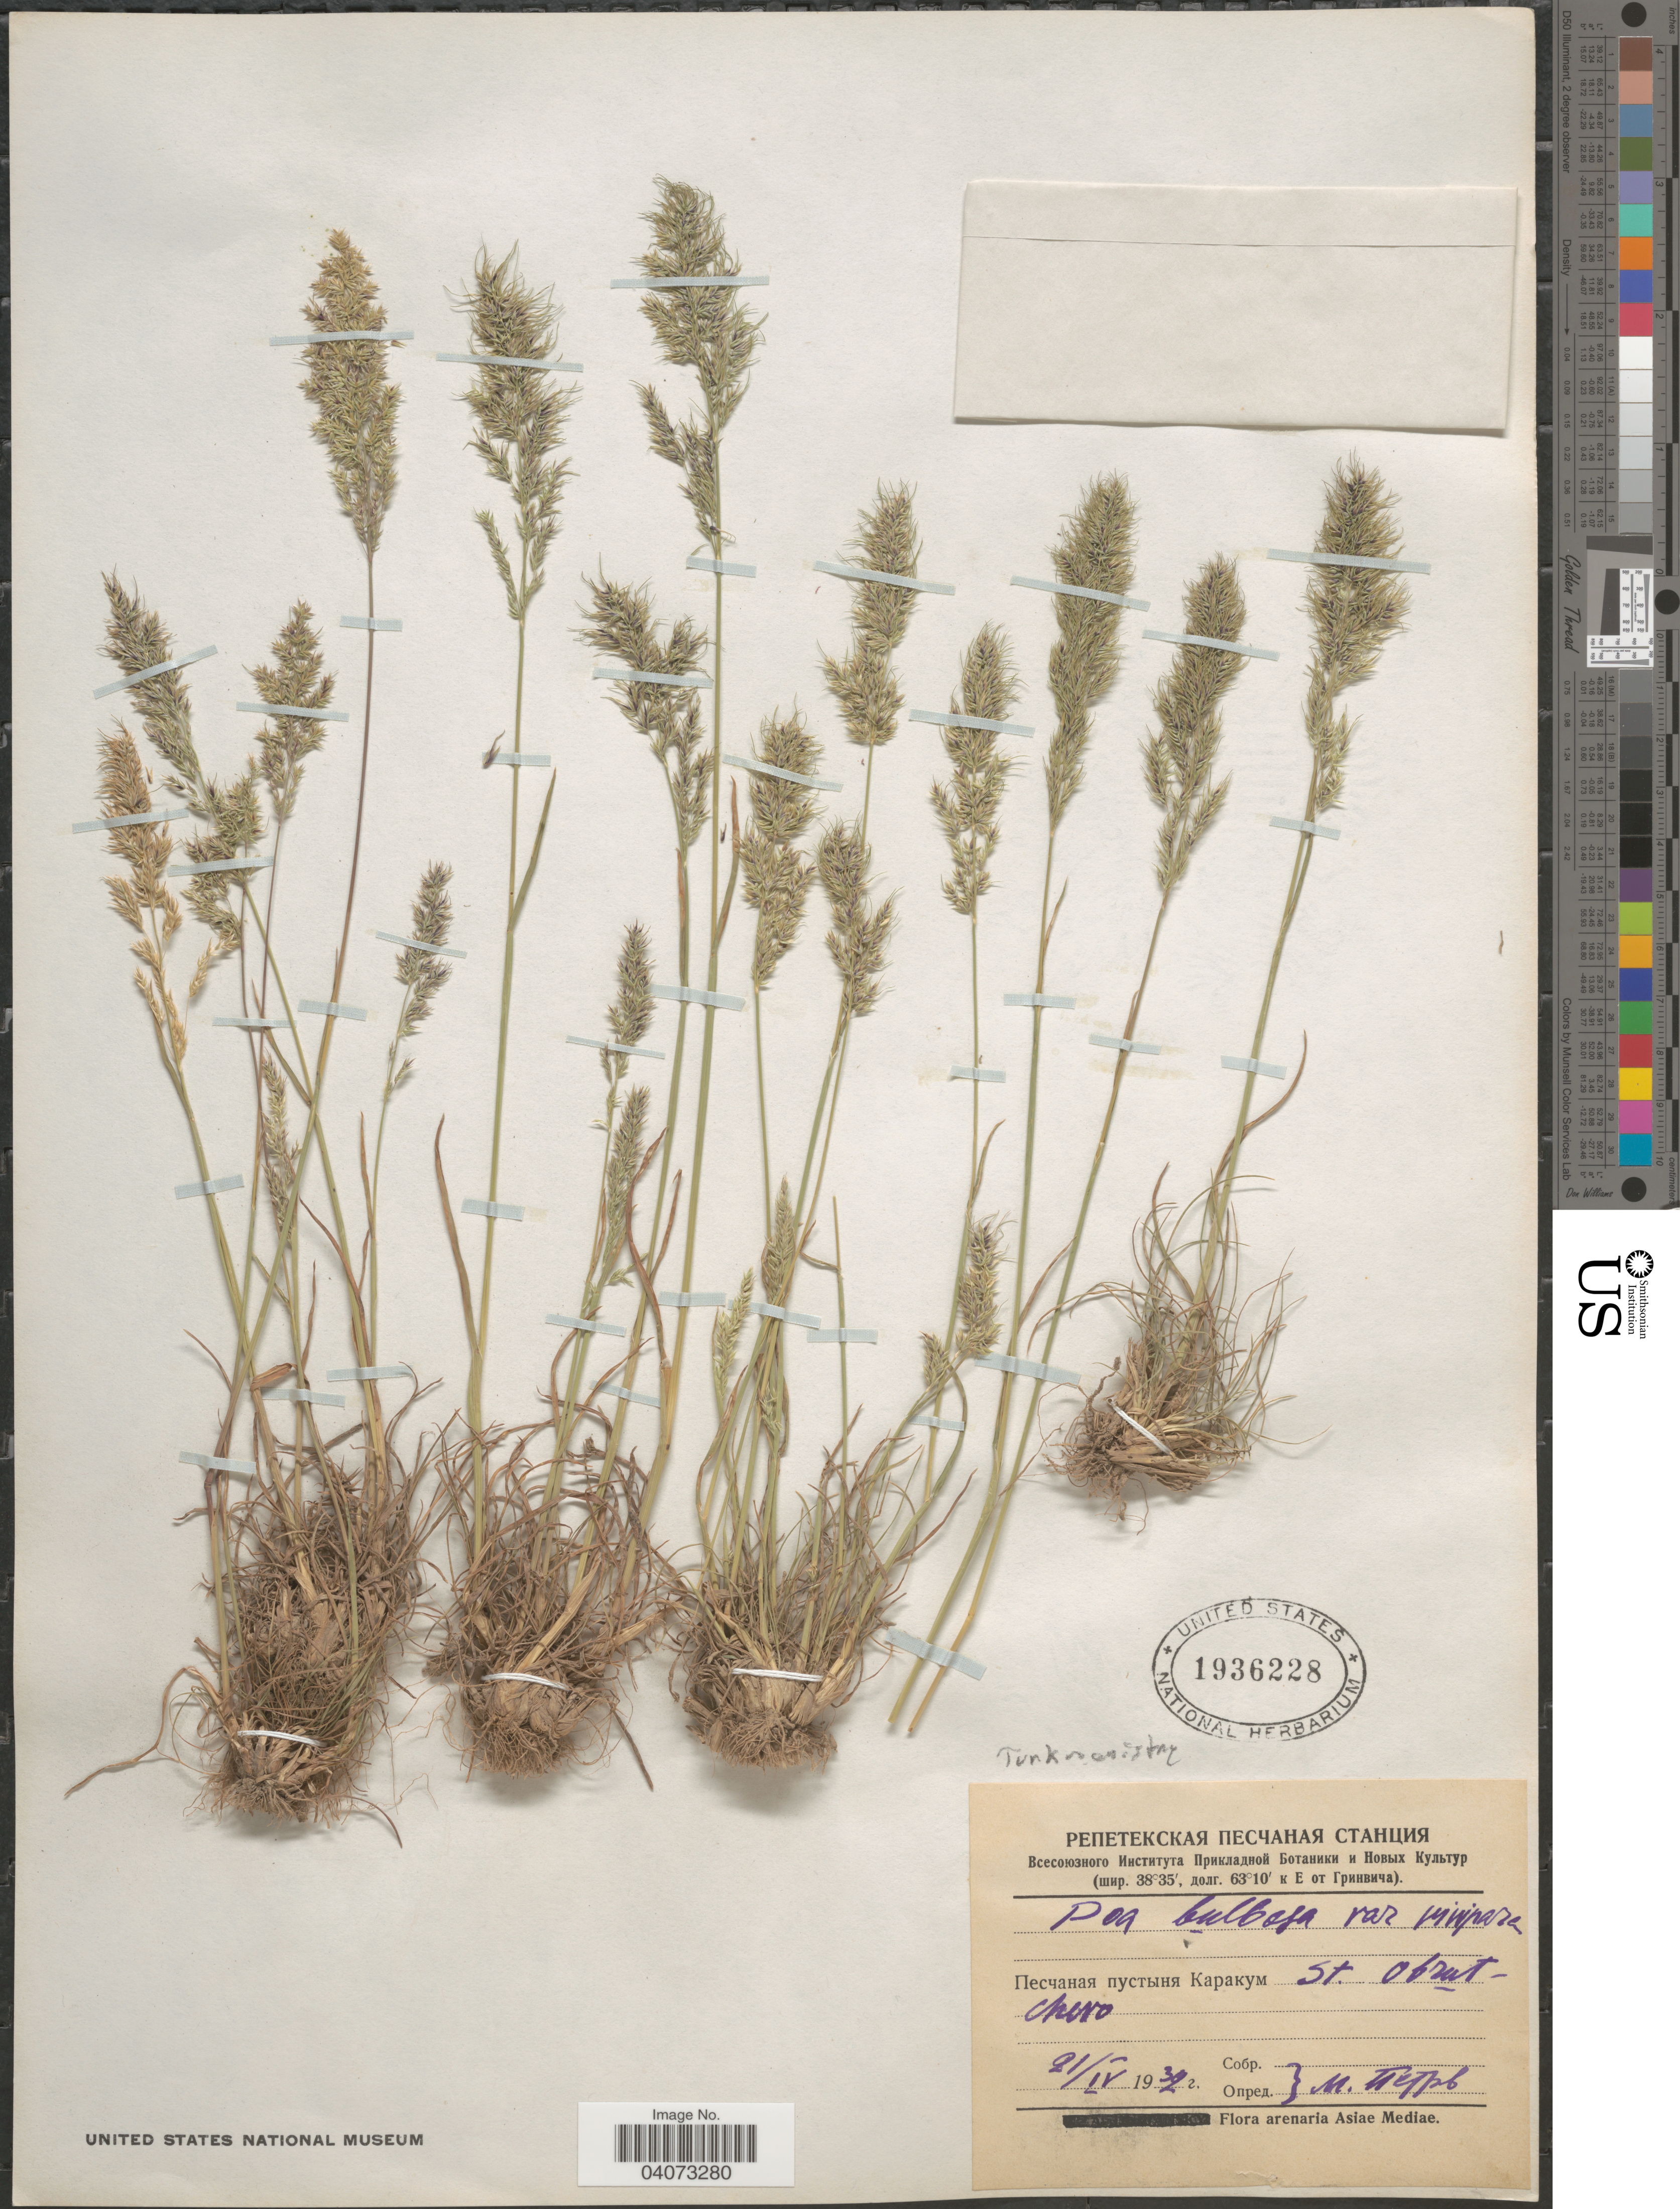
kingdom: Plantae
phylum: Tracheophyta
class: Liliopsida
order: Poales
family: Poaceae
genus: Poa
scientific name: Poa bulbosa subsp. bulbosa var. vivipara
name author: Koeler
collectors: M. Petrov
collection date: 1932-04-21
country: Turkmenistan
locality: St. Obrutchevo. Karakum Desert. Arenaria Asiae Mediae.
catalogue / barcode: US 1936228